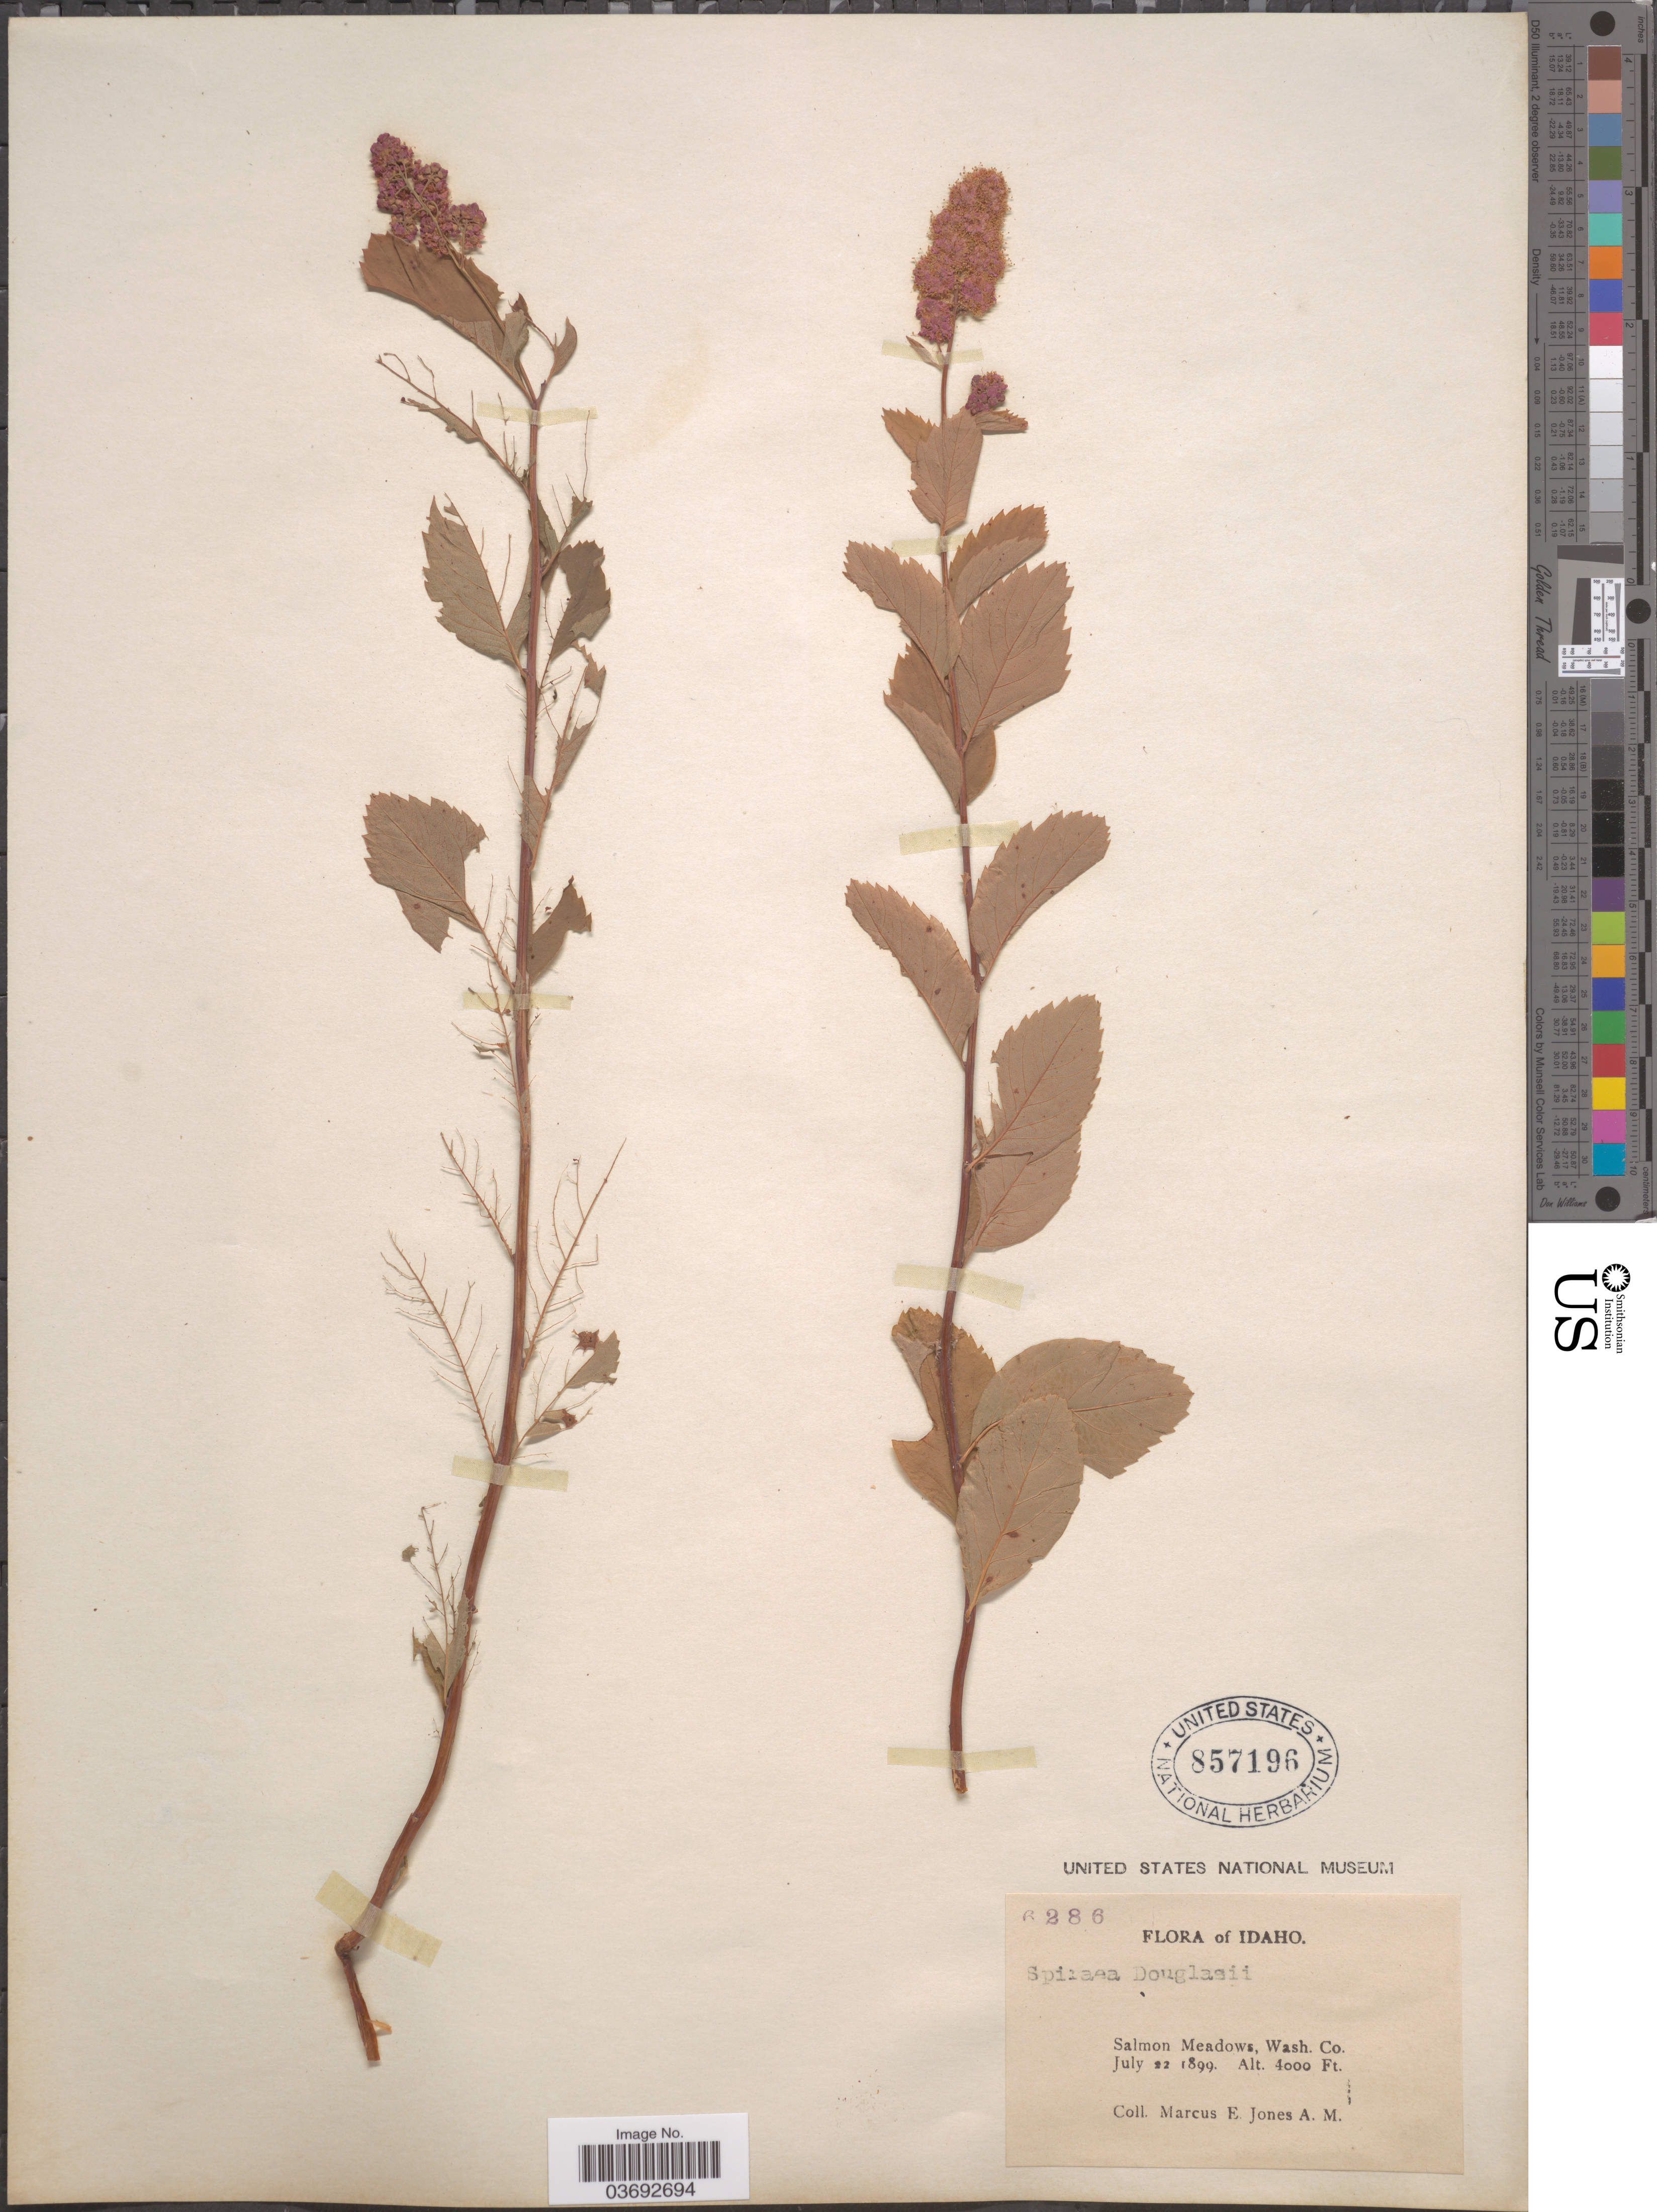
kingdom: Plantae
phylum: Tracheophyta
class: Magnoliopsida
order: Rosales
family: Rosaceae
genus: Spiraea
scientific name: Spiraea menziesii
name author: Hook.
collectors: M. E. Jones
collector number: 6286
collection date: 1899-07-22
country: United States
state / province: Idaho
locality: Salmon Meadows, Wash. Co.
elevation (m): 1219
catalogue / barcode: US 857196